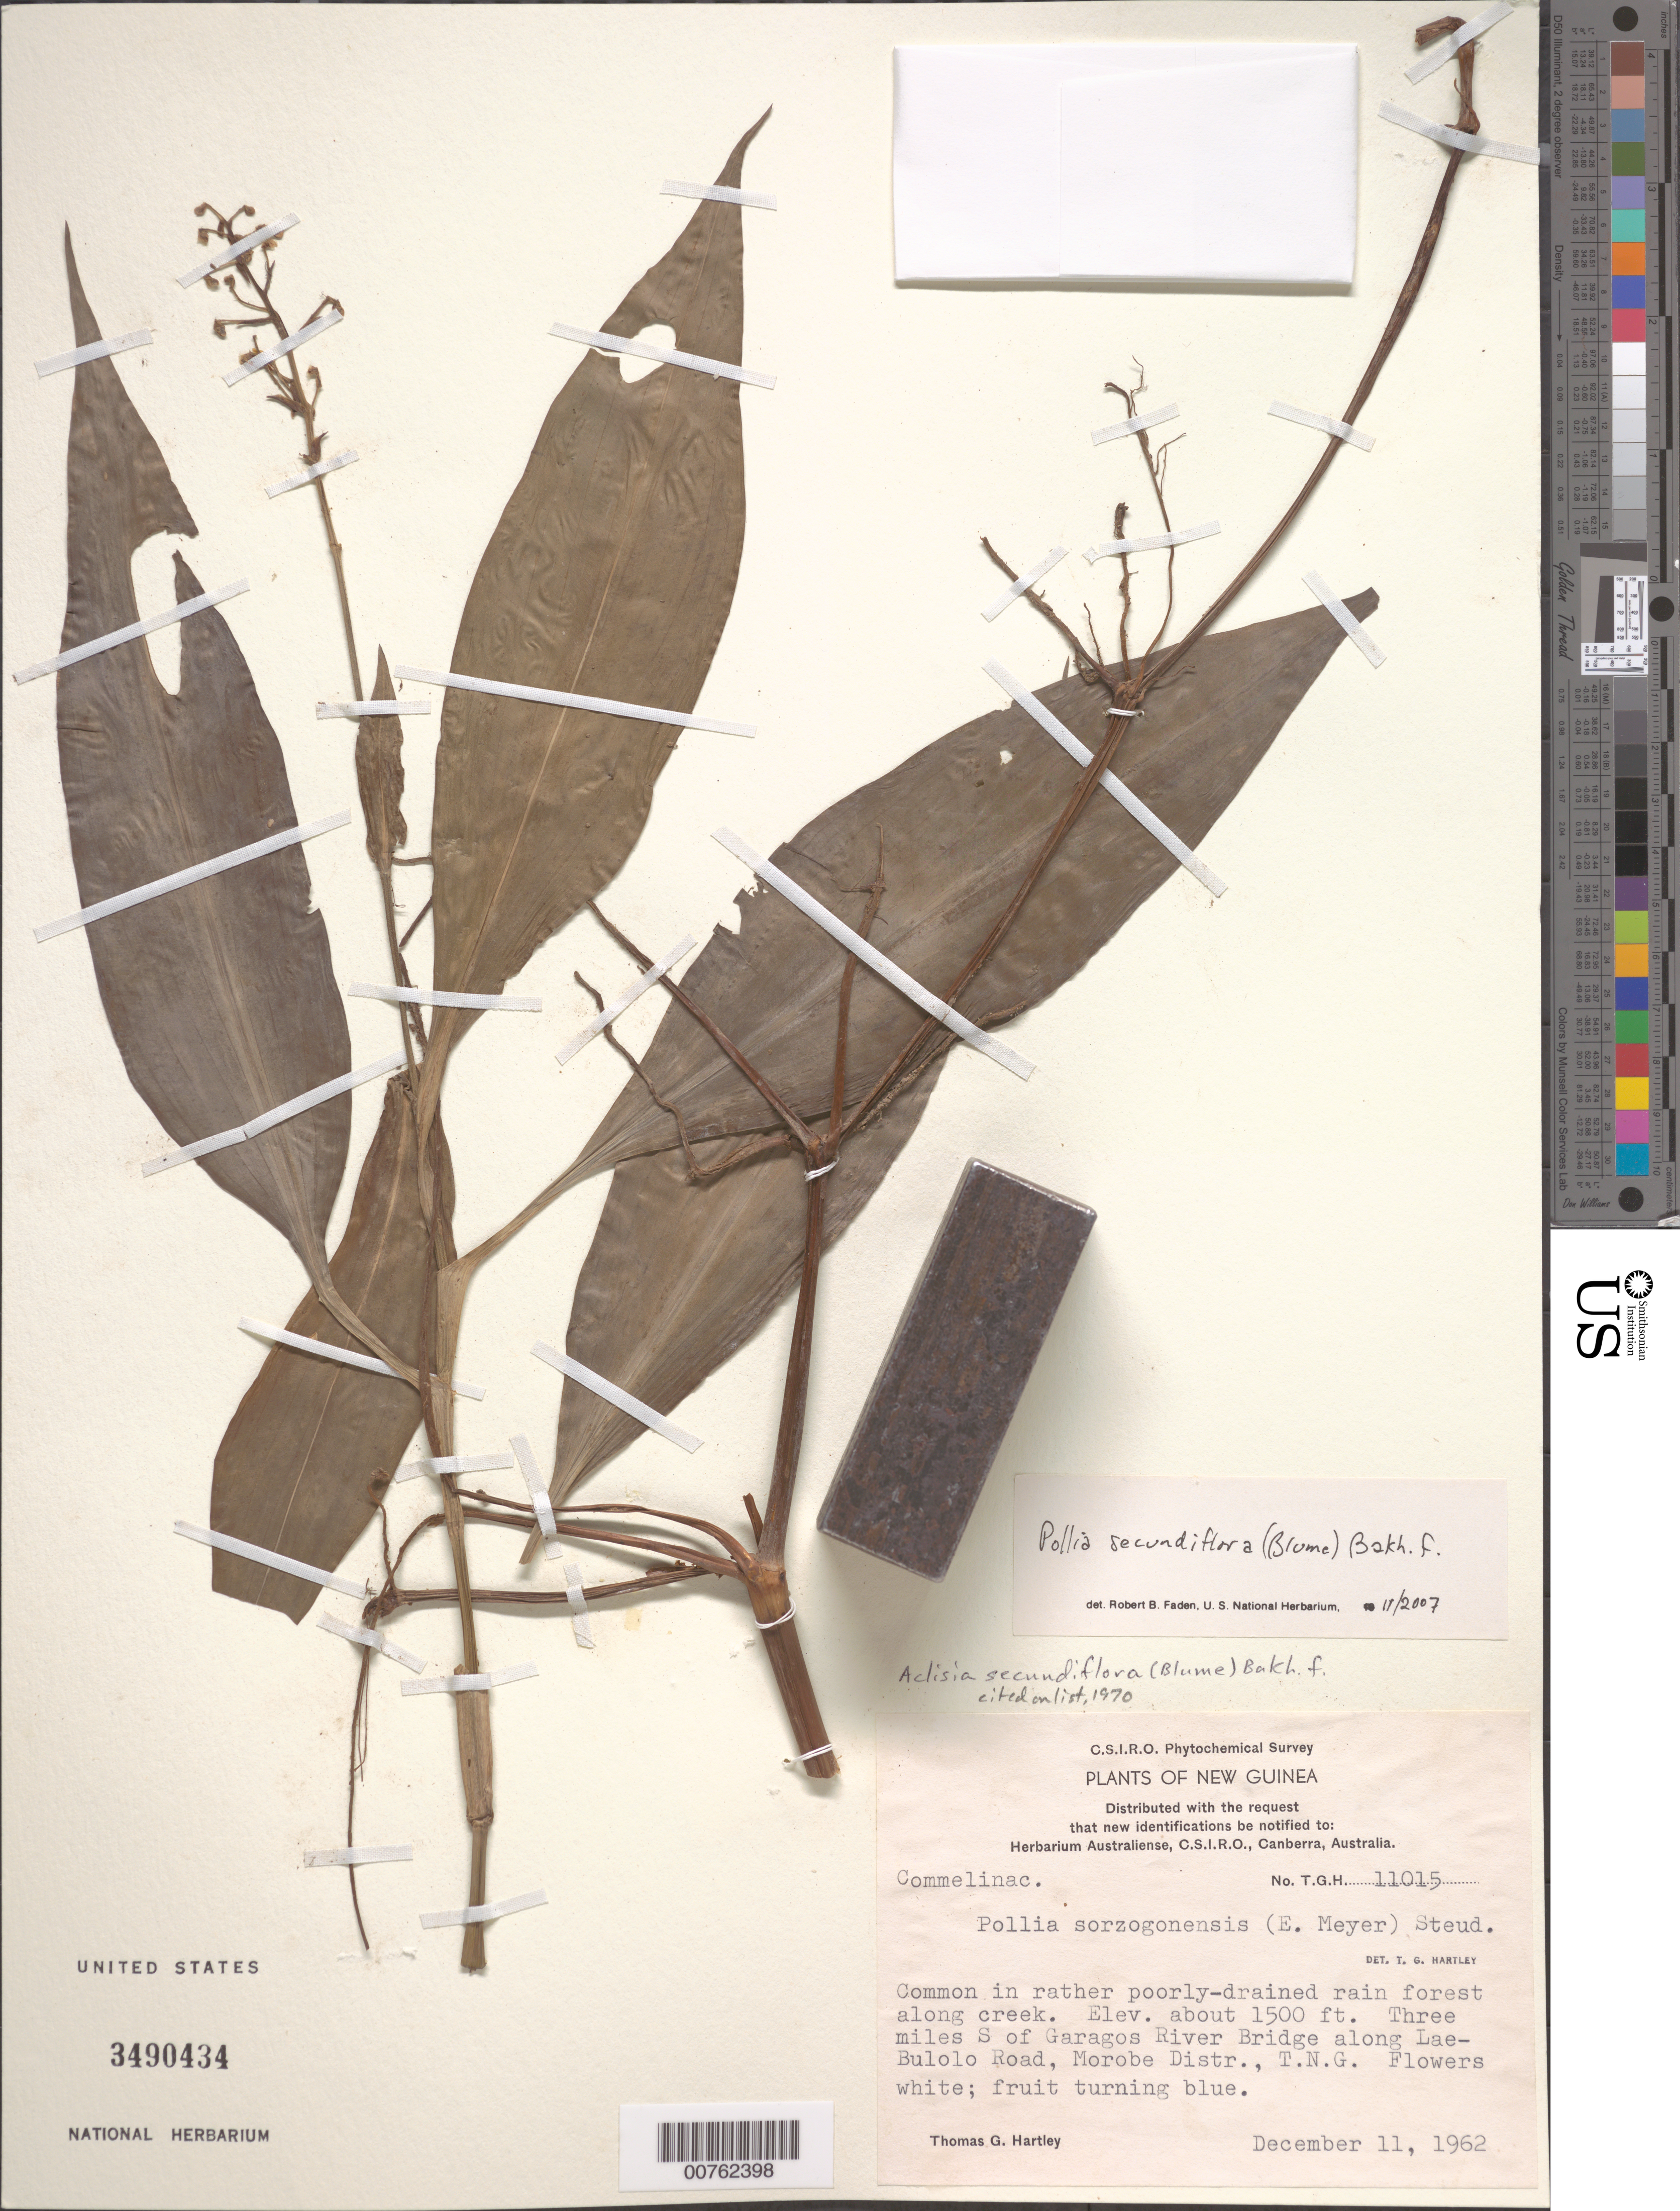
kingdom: Plantae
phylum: Tracheophyta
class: Liliopsida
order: Commelinales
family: Commelinaceae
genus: Pollia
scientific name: Pollia secundiflora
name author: (Blume) Bakh. f.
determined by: Faden, Robert B., (US), Smithsonian Institution - National Museum of Natural History (UNITED STATES)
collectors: T. G. Hartley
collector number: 11015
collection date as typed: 11 Dec 1962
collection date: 1962-12-11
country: Papua New Guinea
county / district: Morobe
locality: Three miles S of Garagos River Bridge along Lae-Bulolo Road, T.N.G.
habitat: poorly-drained rain forest along creek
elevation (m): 457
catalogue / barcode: US 3490434